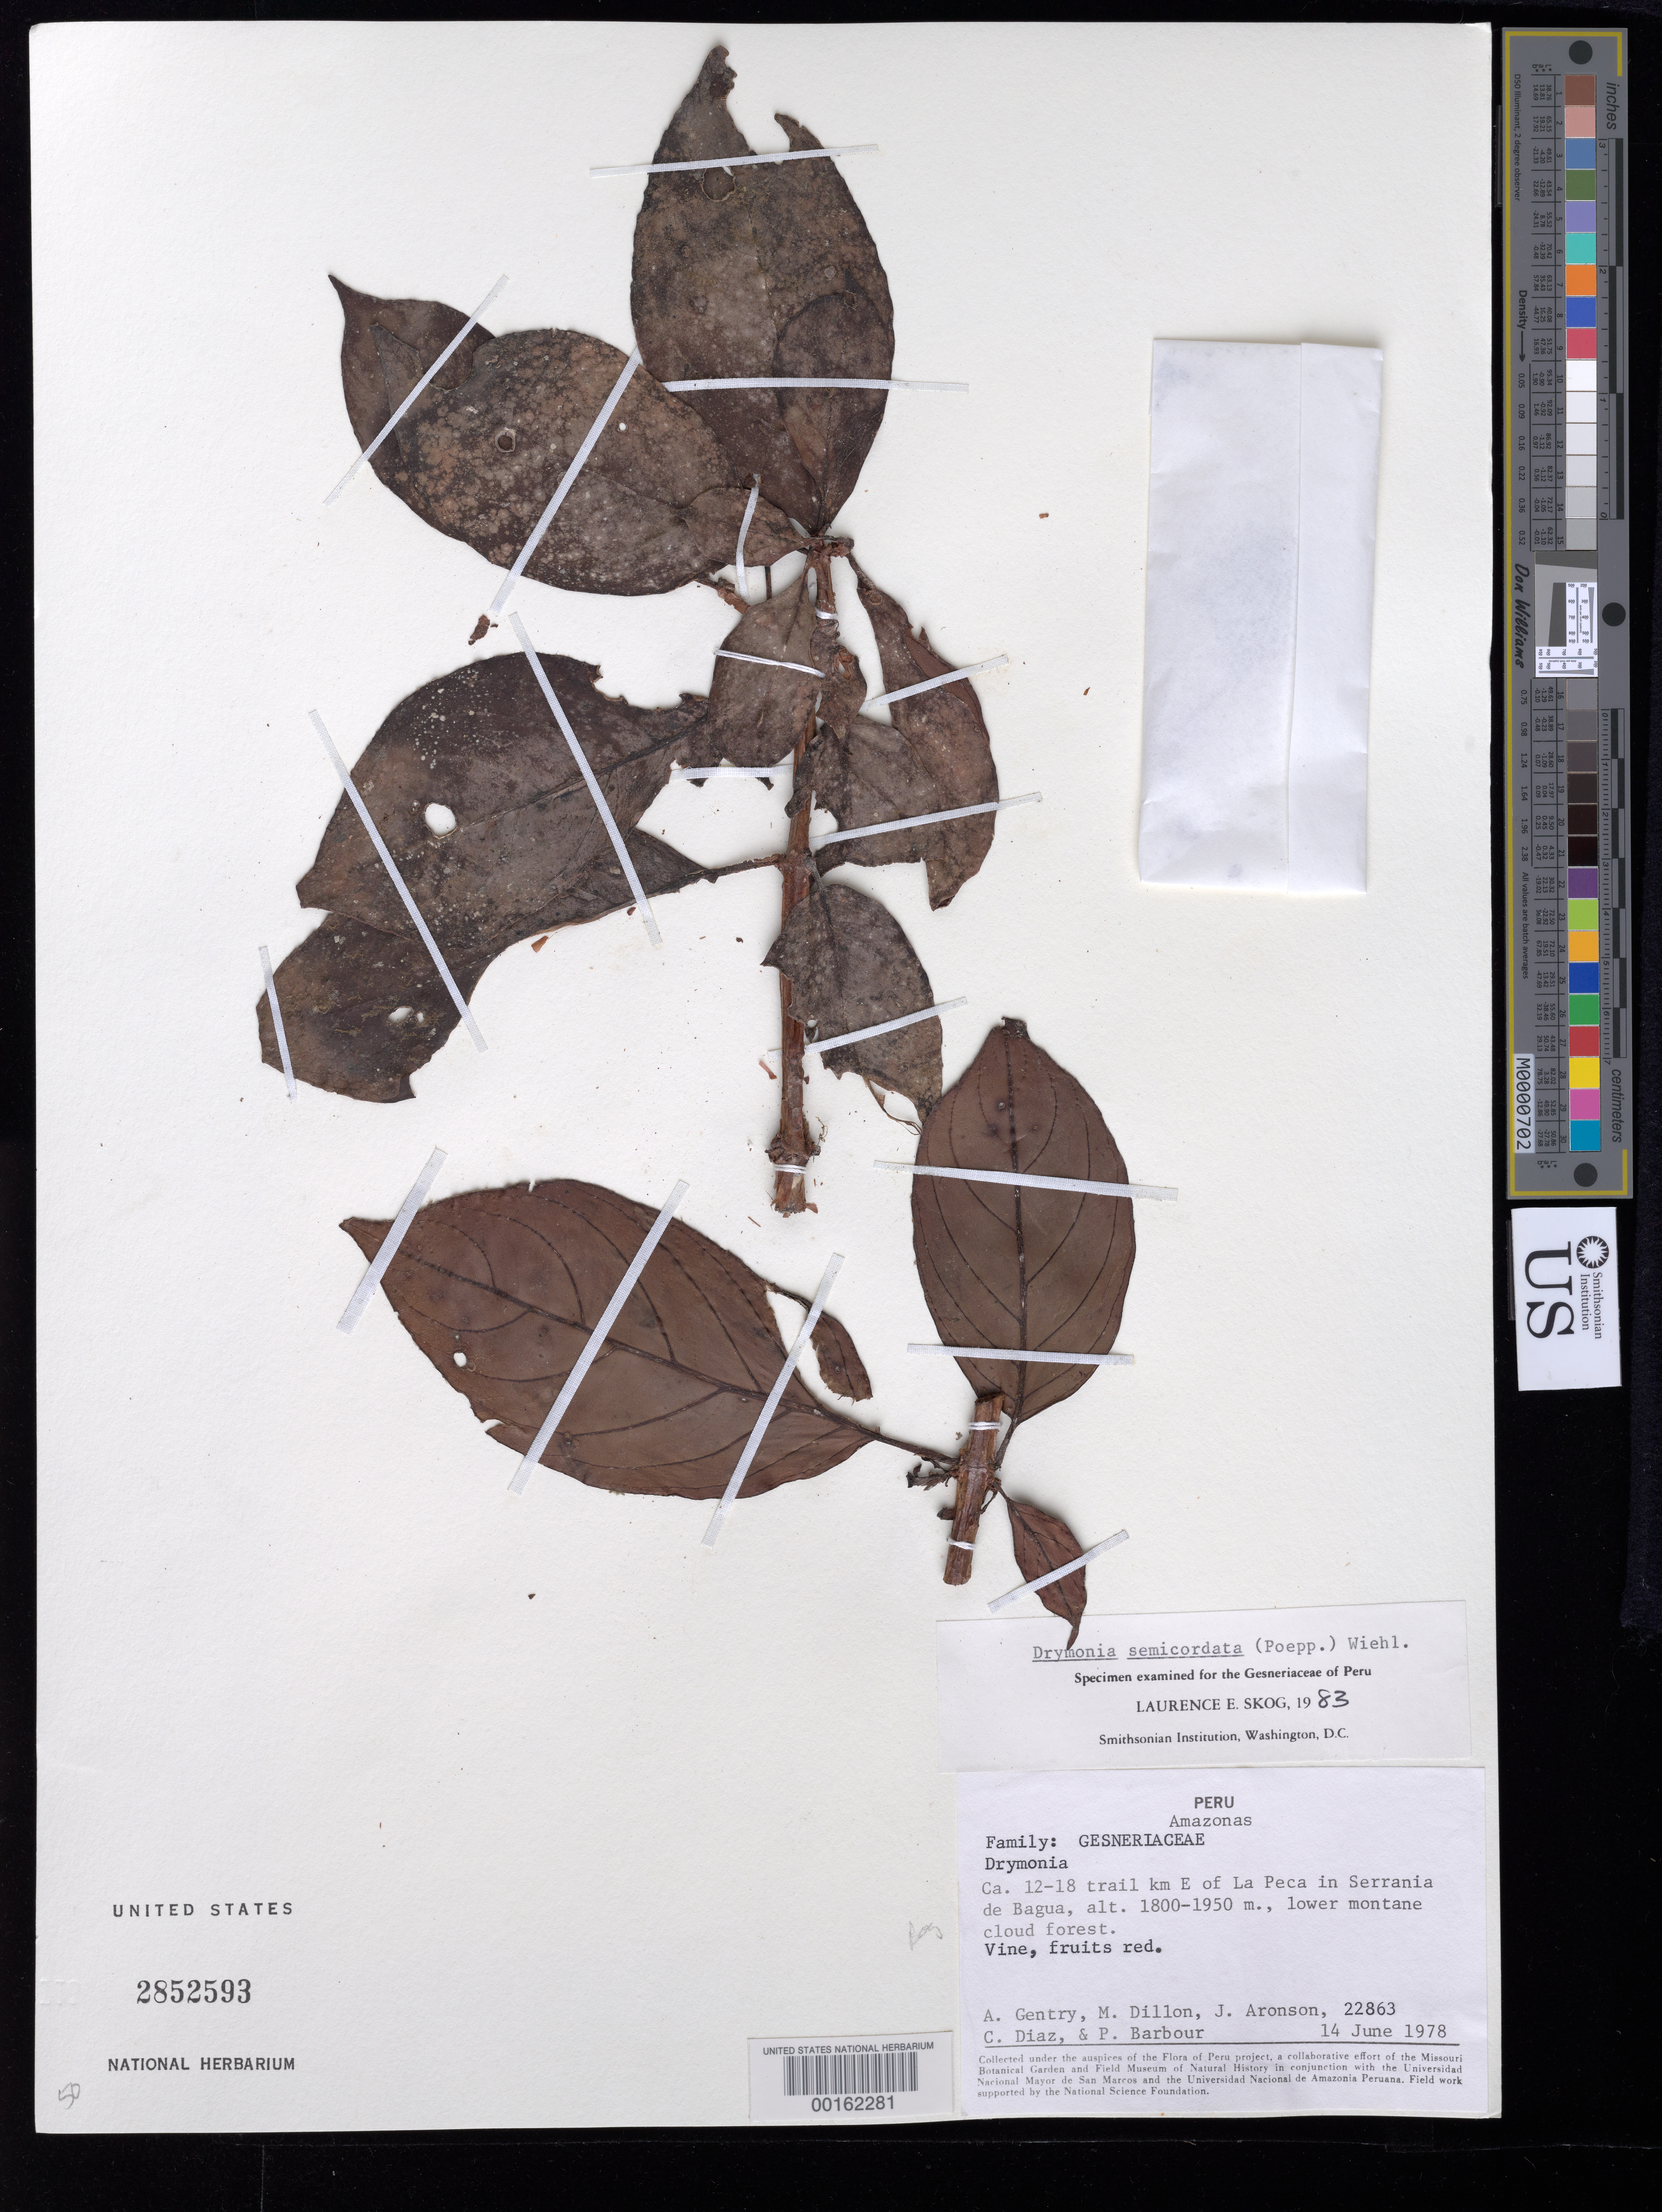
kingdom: Plantae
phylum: Tracheophyta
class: Magnoliopsida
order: Lamiales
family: Gesneriaceae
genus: Drymonia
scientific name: Drymonia semicordata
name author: (Poepp.) Wiehler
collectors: A. H. Gentry & et al.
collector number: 22863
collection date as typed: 14 Jun 1978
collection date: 1978-06-14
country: Peru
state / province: Amazonas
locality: About 12-18 trail km E of La Peca in Serrania de Bagua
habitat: Lower montane cloud forest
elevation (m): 1800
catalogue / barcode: US 2852593